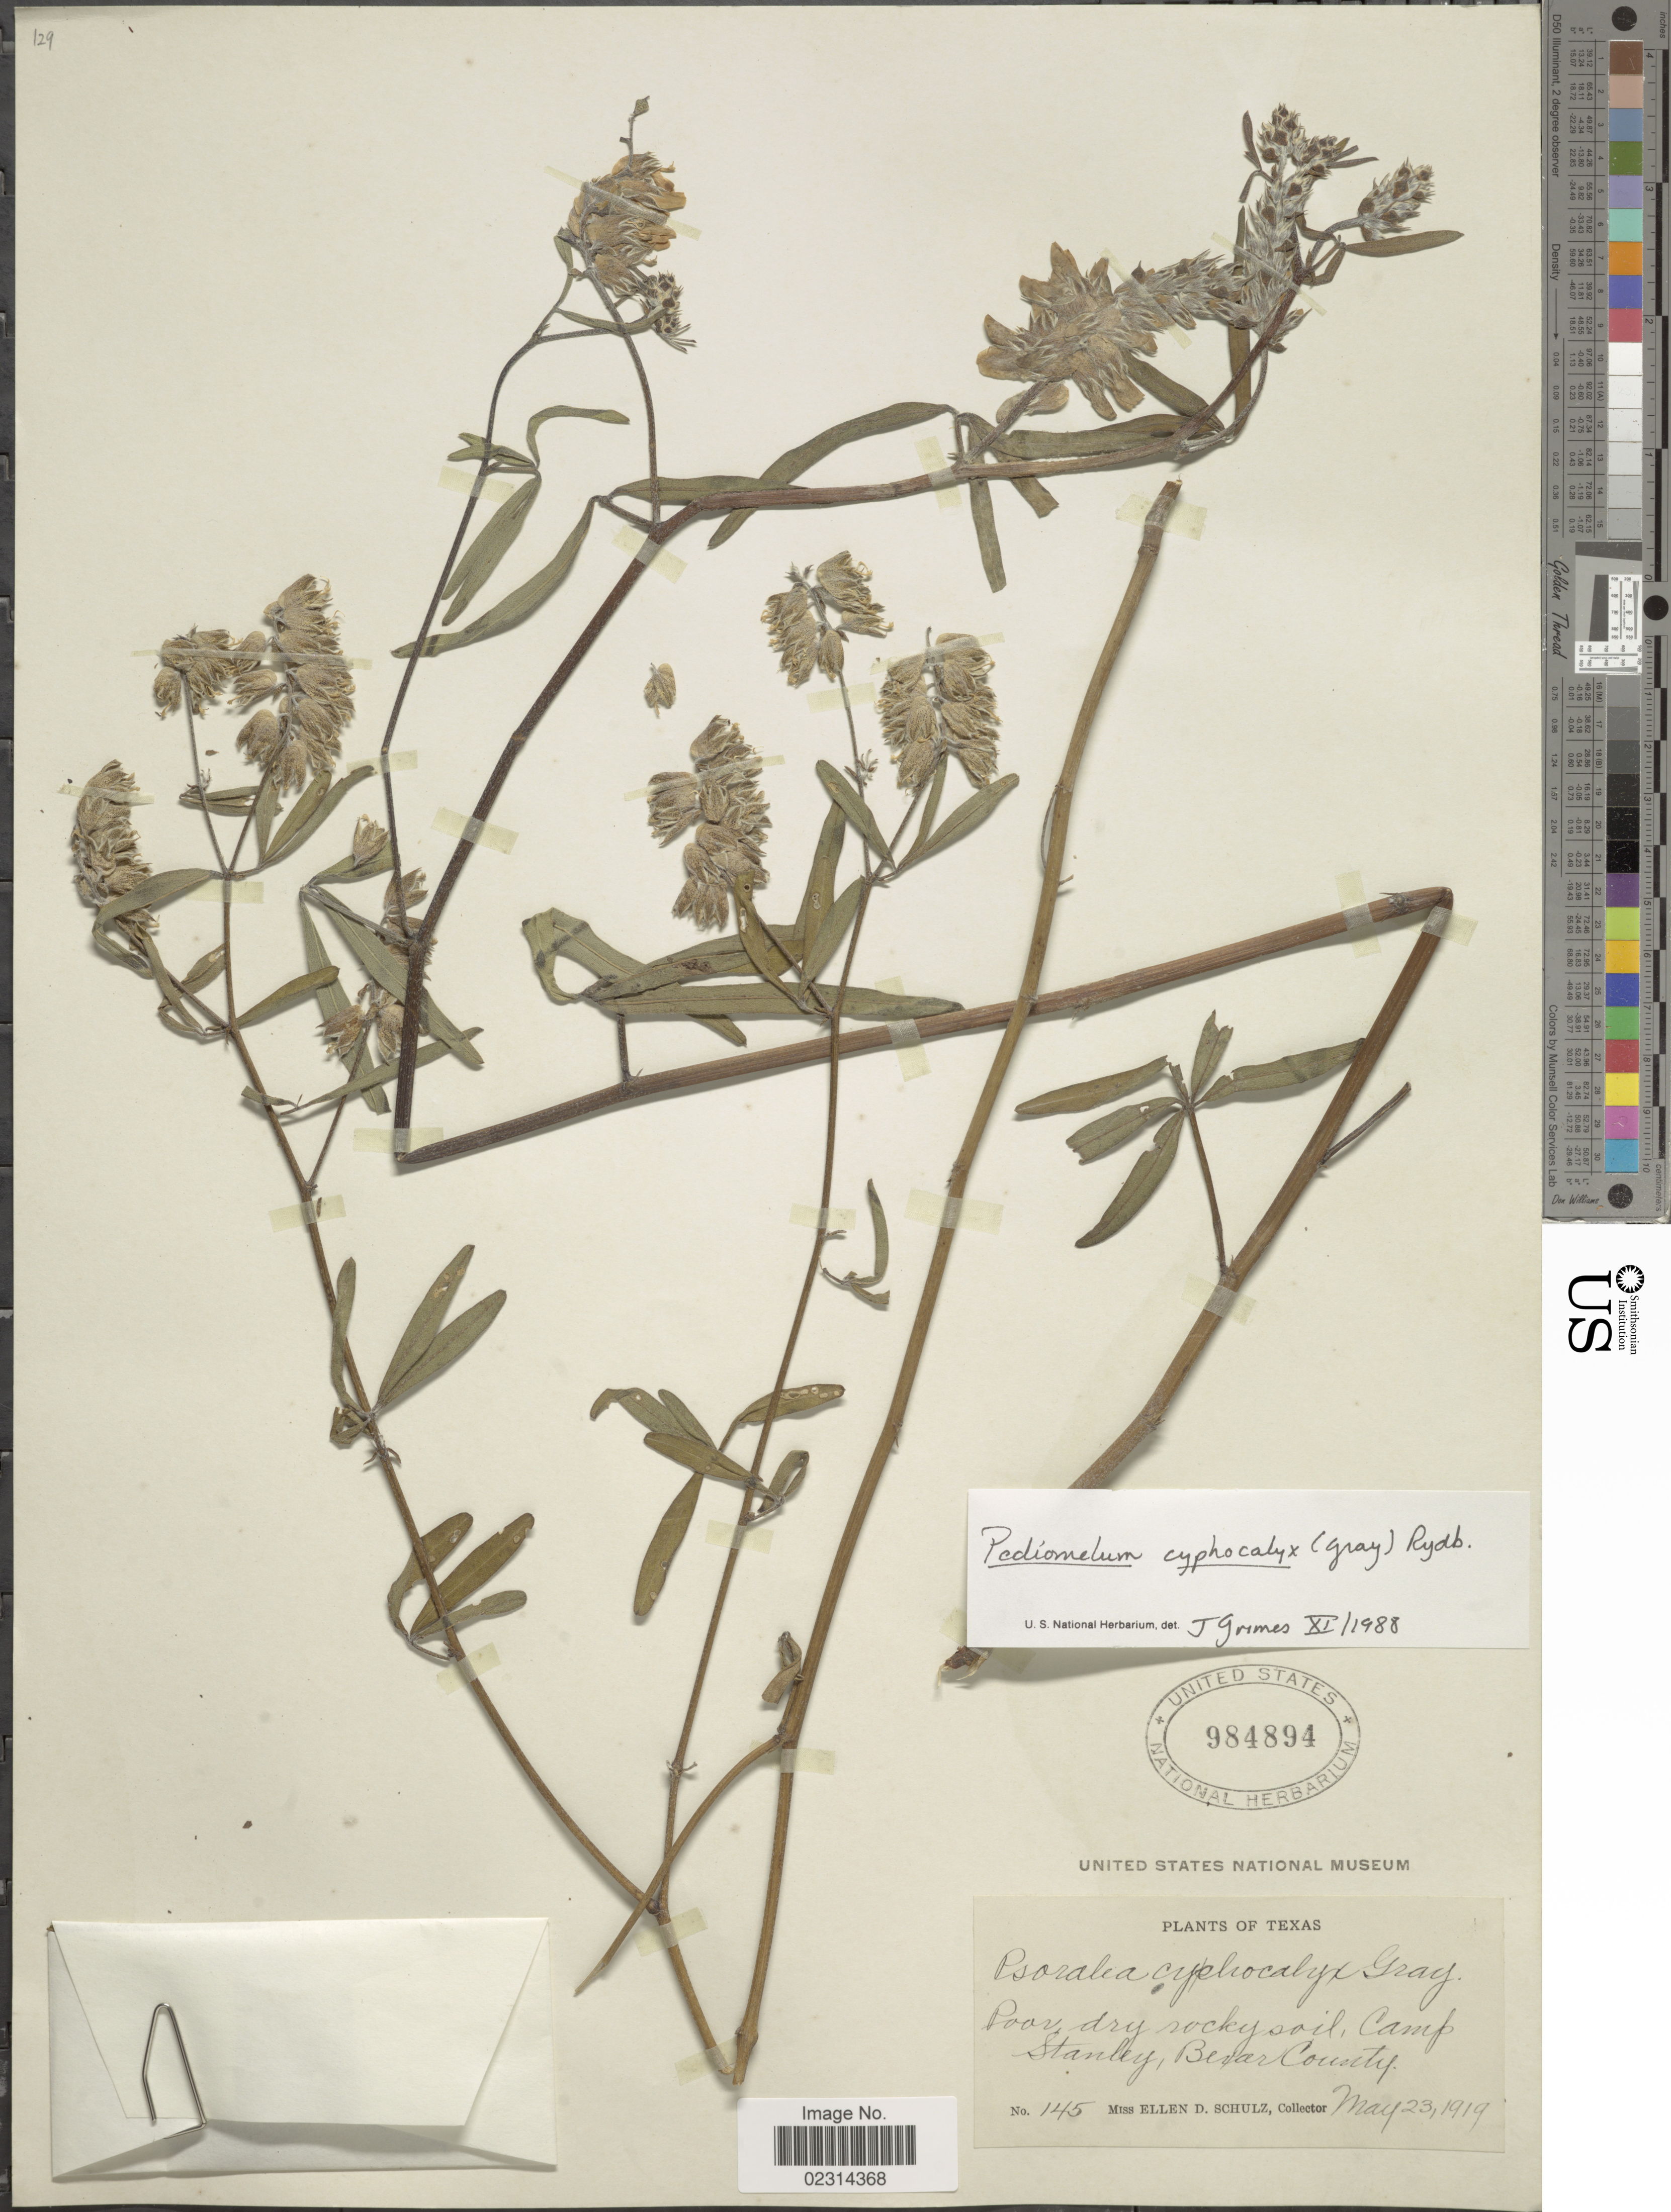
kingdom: Plantae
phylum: Tracheophyta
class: Magnoliopsida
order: Fabales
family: Fabaceae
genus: Pediomelum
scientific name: Pediomelum cyphocalyx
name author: (A. Gray) Rydb.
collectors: E. D. Schulz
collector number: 145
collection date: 1919-05-23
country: United States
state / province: Texas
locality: Camp Stanley, Bexar County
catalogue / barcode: US 984894